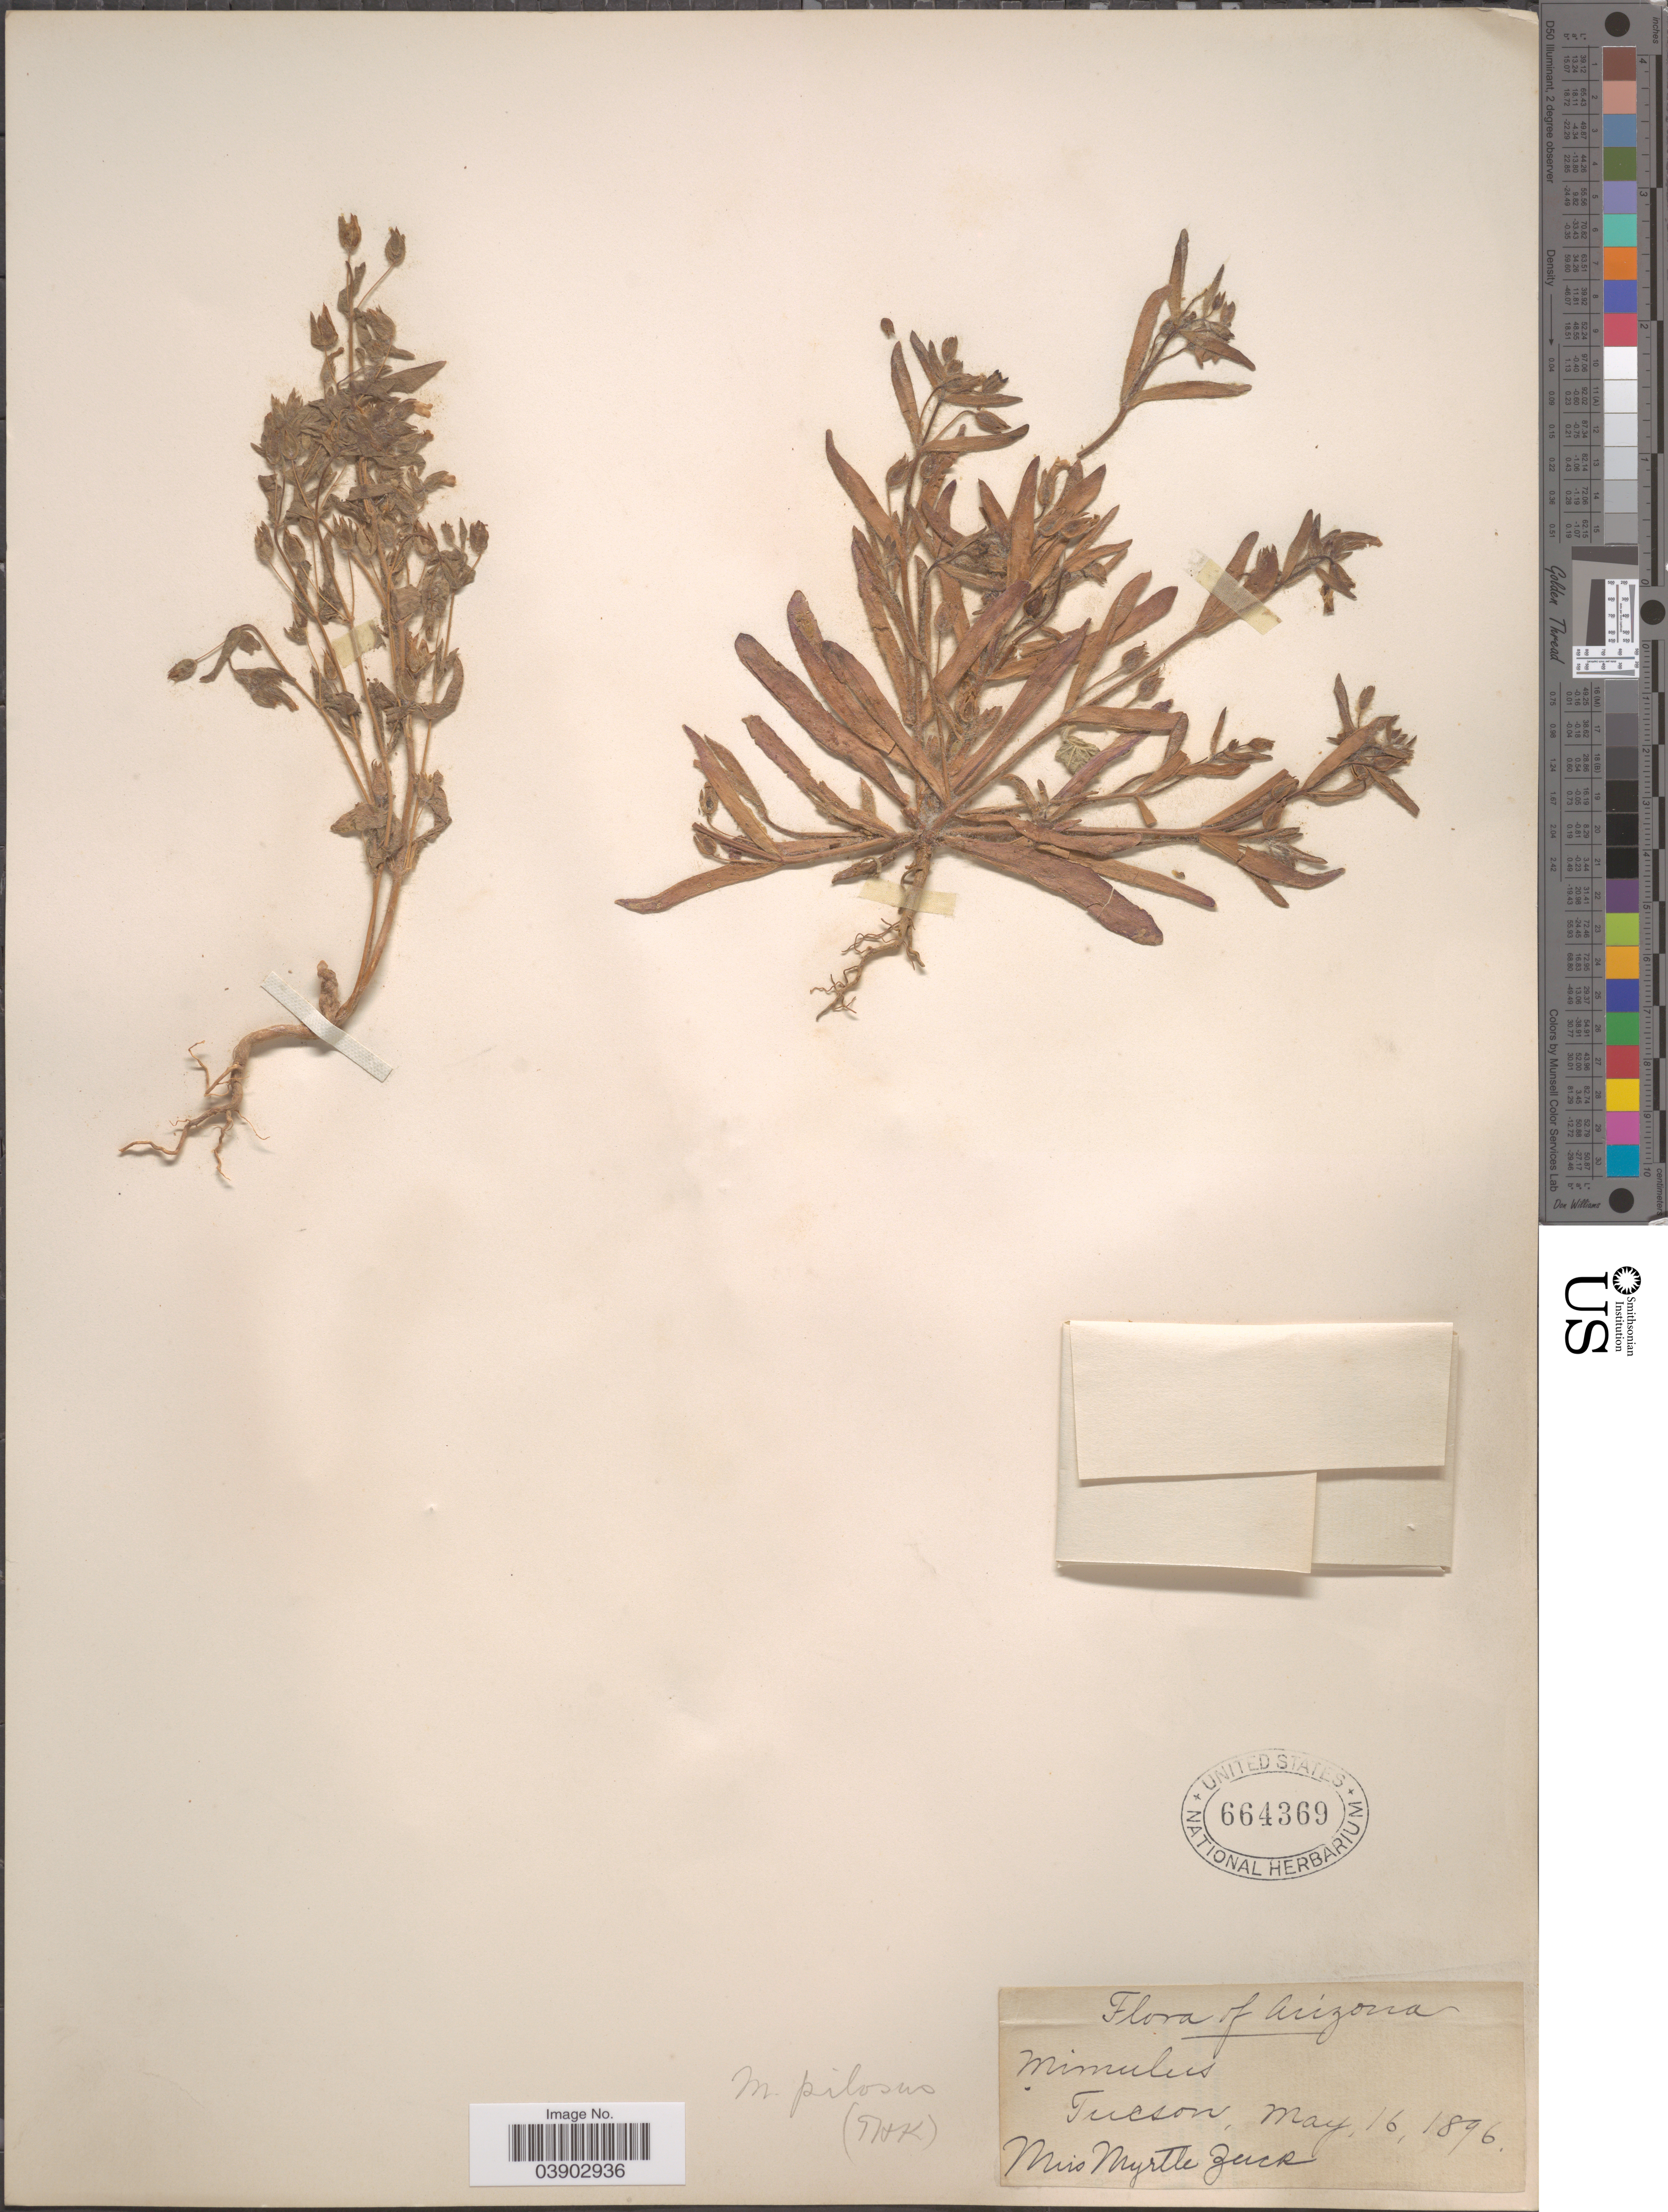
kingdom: Plantae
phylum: Tracheophyta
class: Magnoliopsida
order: Lamiales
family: Phrymaceae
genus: Mimetanthe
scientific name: Mimetanthe pilosa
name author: (Benth.) Greene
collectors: M. Zuck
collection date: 1896-05-16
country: United States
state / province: Arizona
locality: Tucson.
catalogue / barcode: US 664369